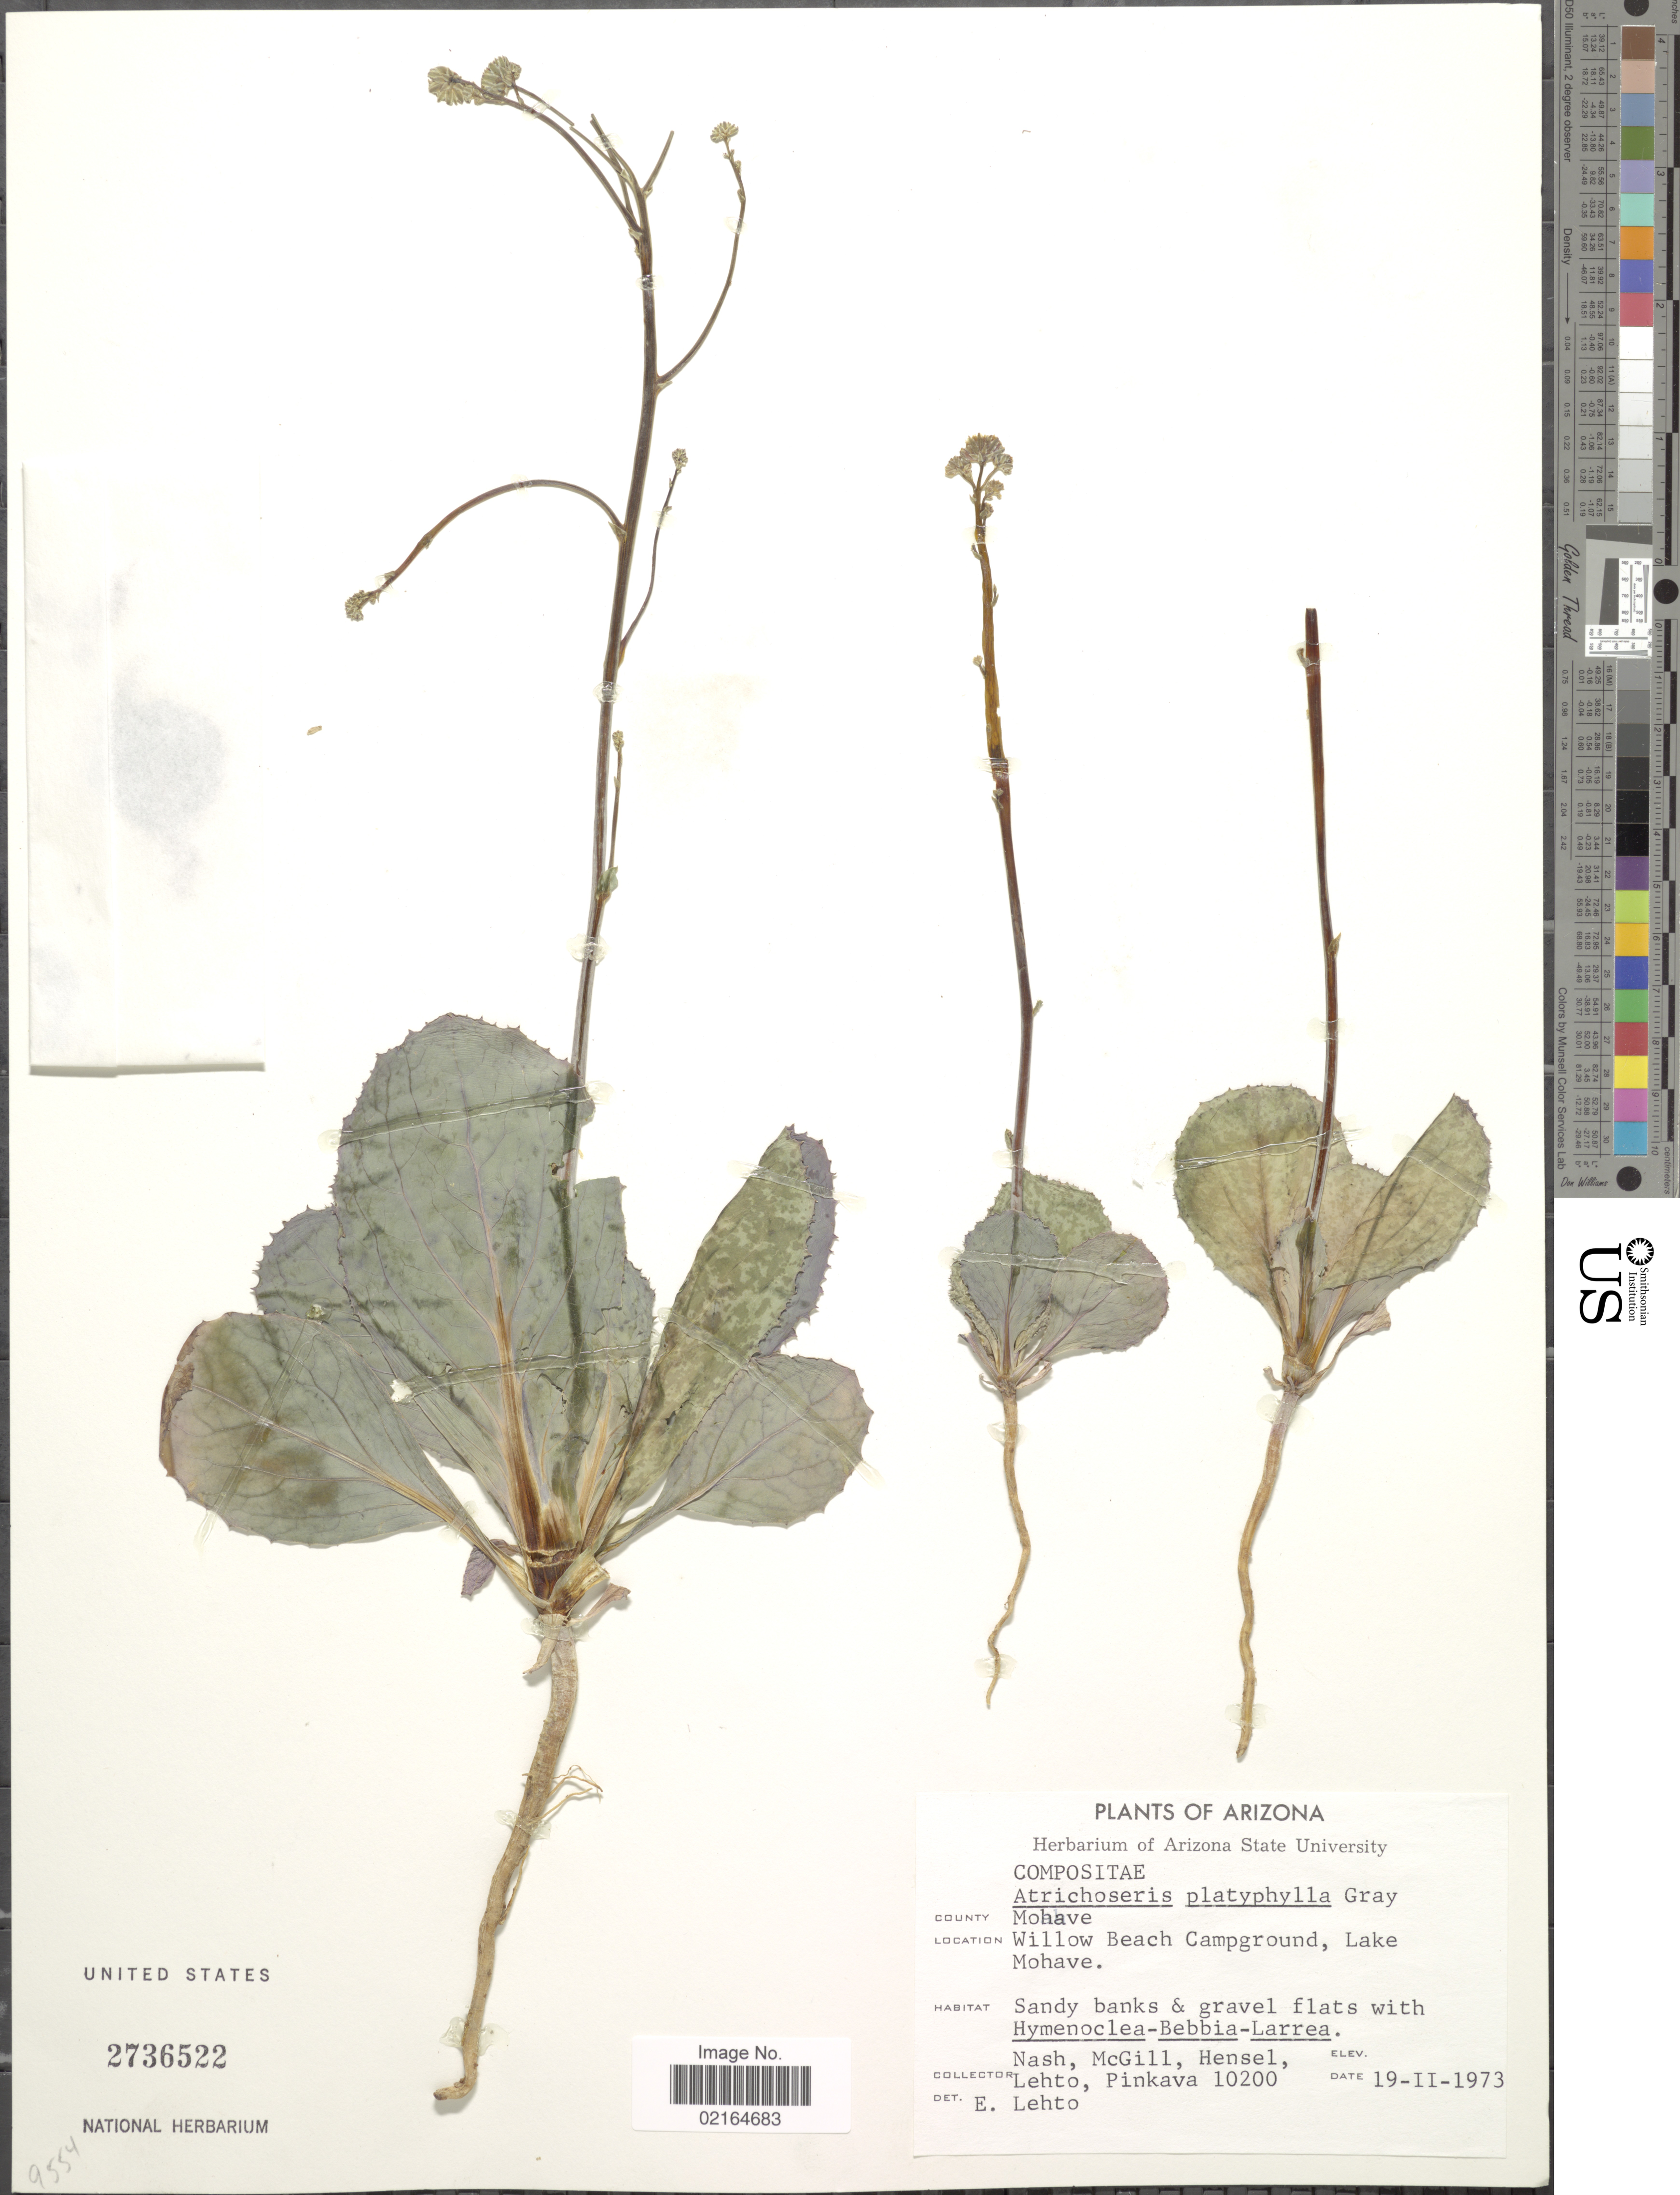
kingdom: Plantae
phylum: Tracheophyta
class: Magnoliopsida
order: Asterales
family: Asteraceae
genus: Atrichoseris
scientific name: Atrichoseris platyphylla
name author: A. Gray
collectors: -- Nash, -. McGill, -. Hensel, -. Lehto & -. Pinkava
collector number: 10200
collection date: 1973-02-19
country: United States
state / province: Arizona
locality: County Mohave, Willow Beach Campground, Lake Mohave, sandy banks.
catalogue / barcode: US 2736522